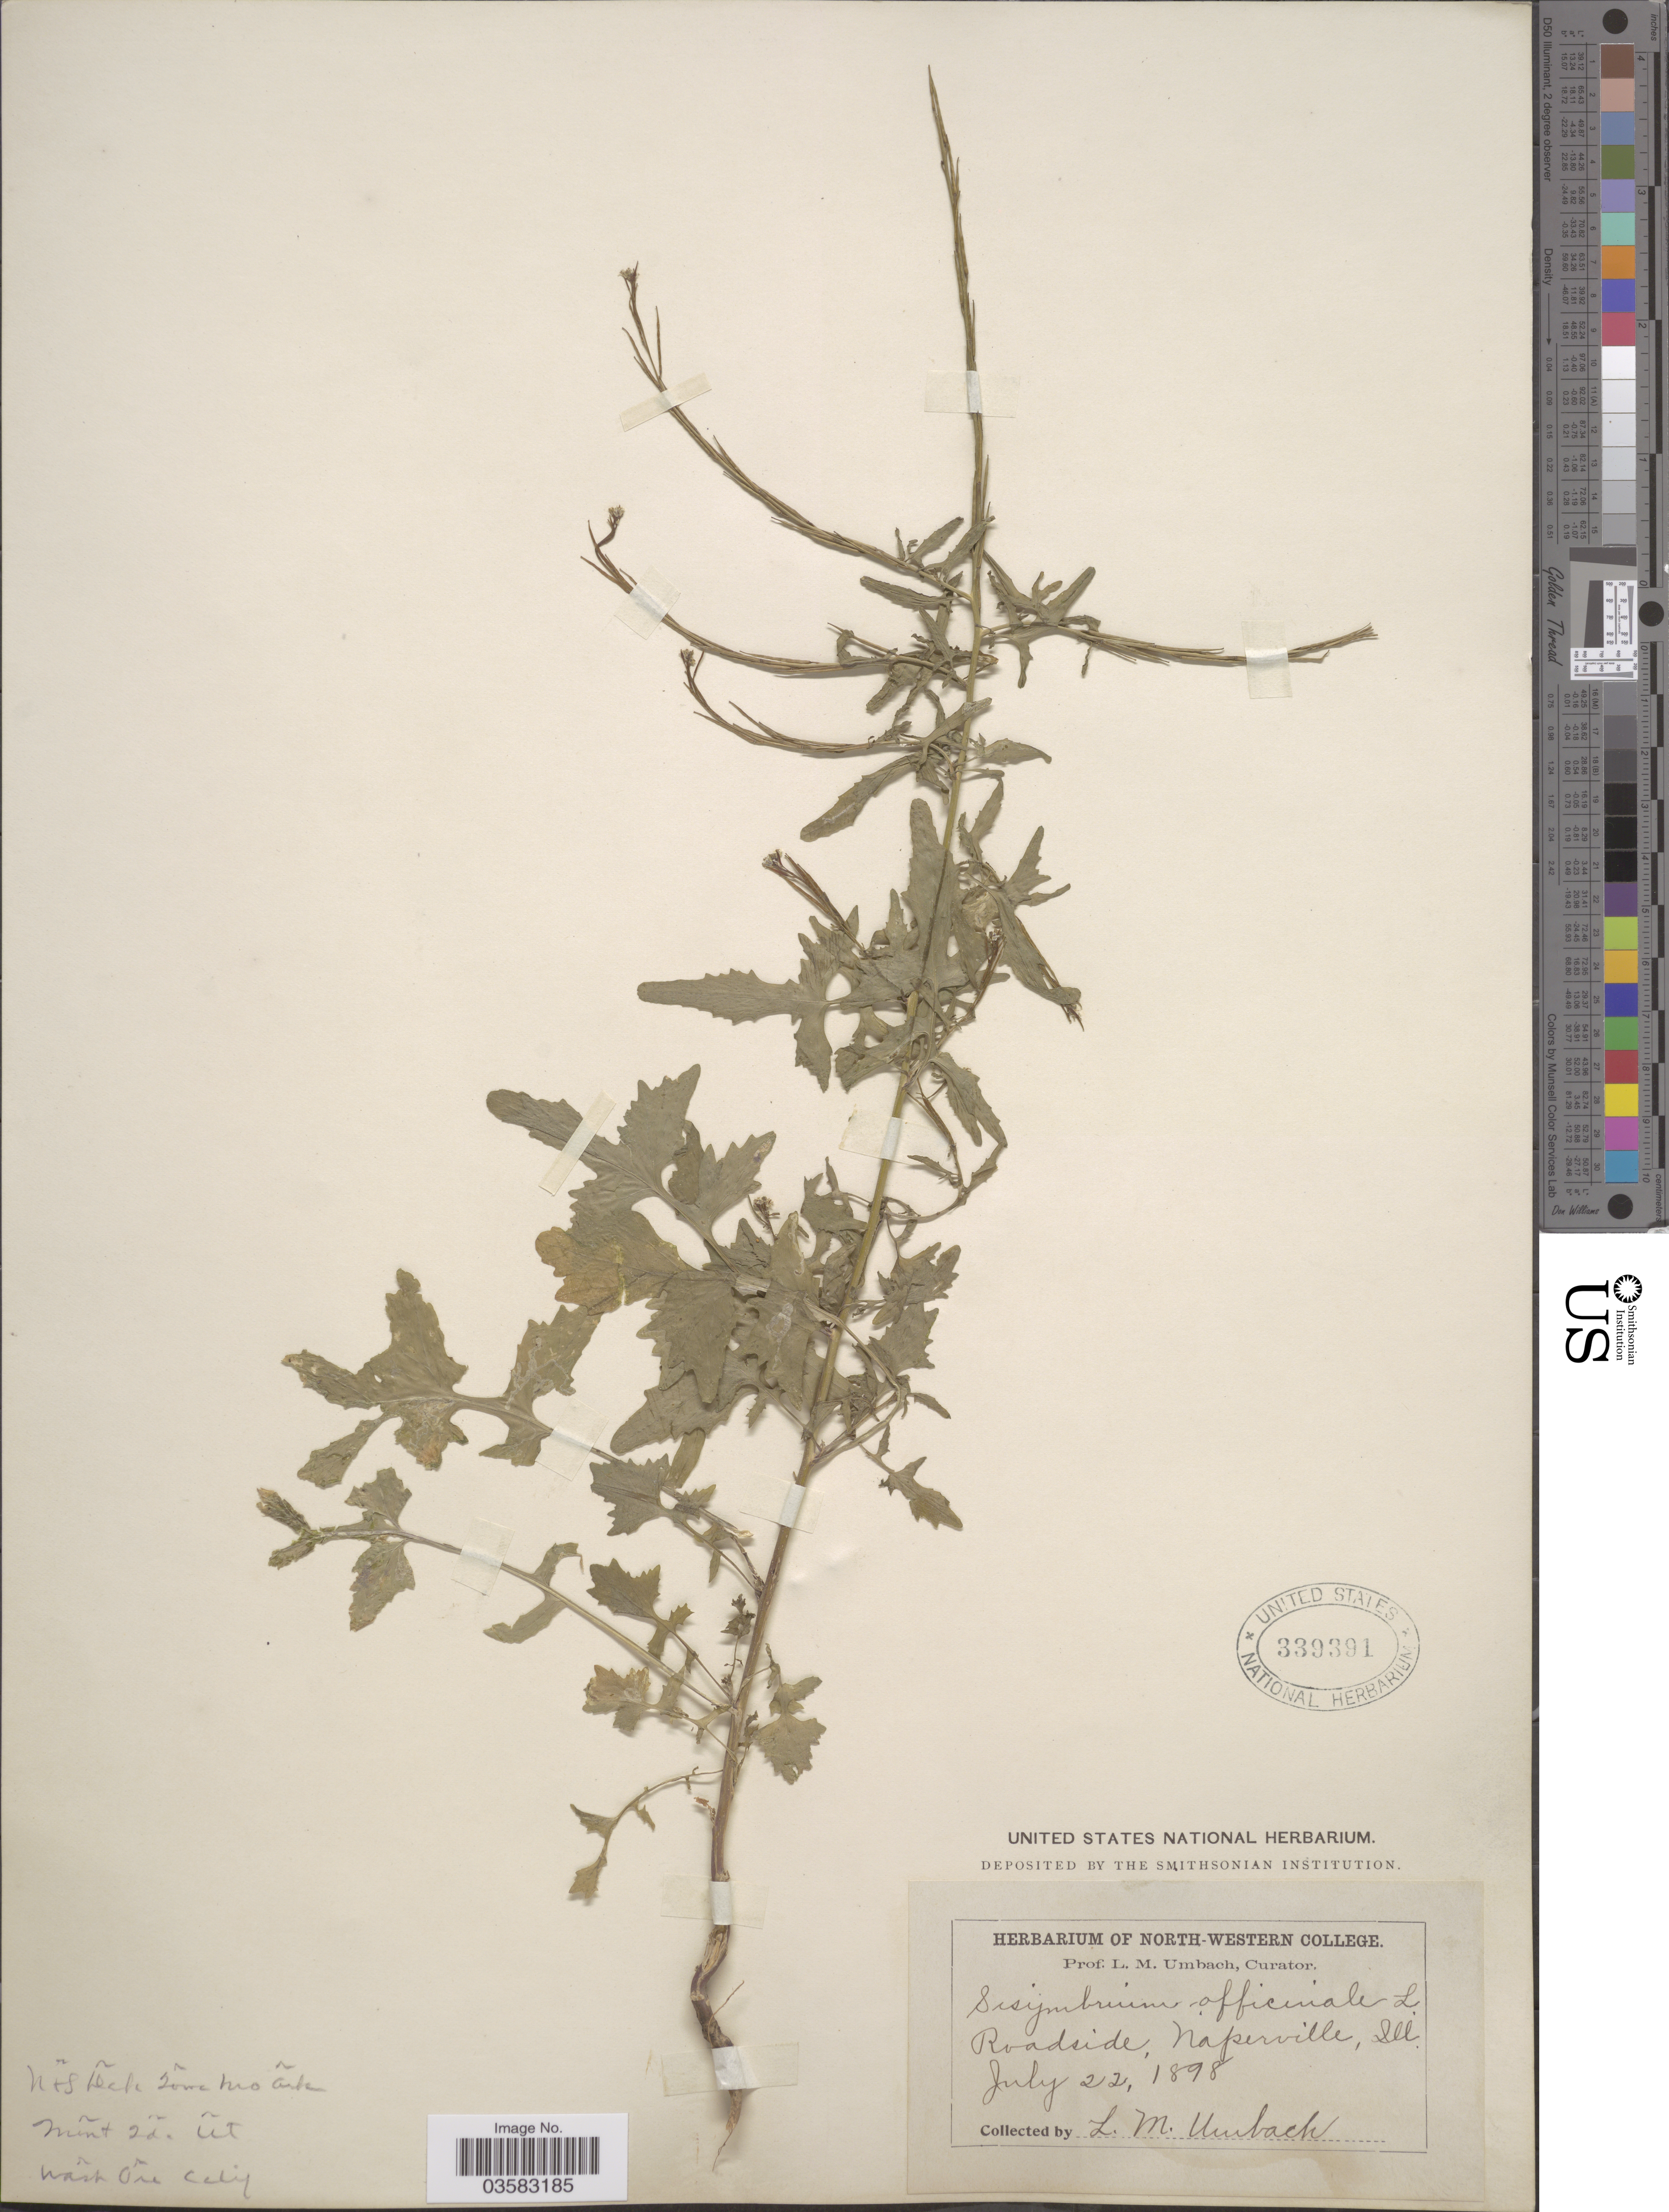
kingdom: Plantae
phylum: Tracheophyta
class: Magnoliopsida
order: Brassicales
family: Brassicaceae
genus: Sisymbrium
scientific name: Sisymbrium officinale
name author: (L.) Scop.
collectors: L. M. Umbach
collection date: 1898-07-22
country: United States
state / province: Illinois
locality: Roadside, Naperville.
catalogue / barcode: US 339391